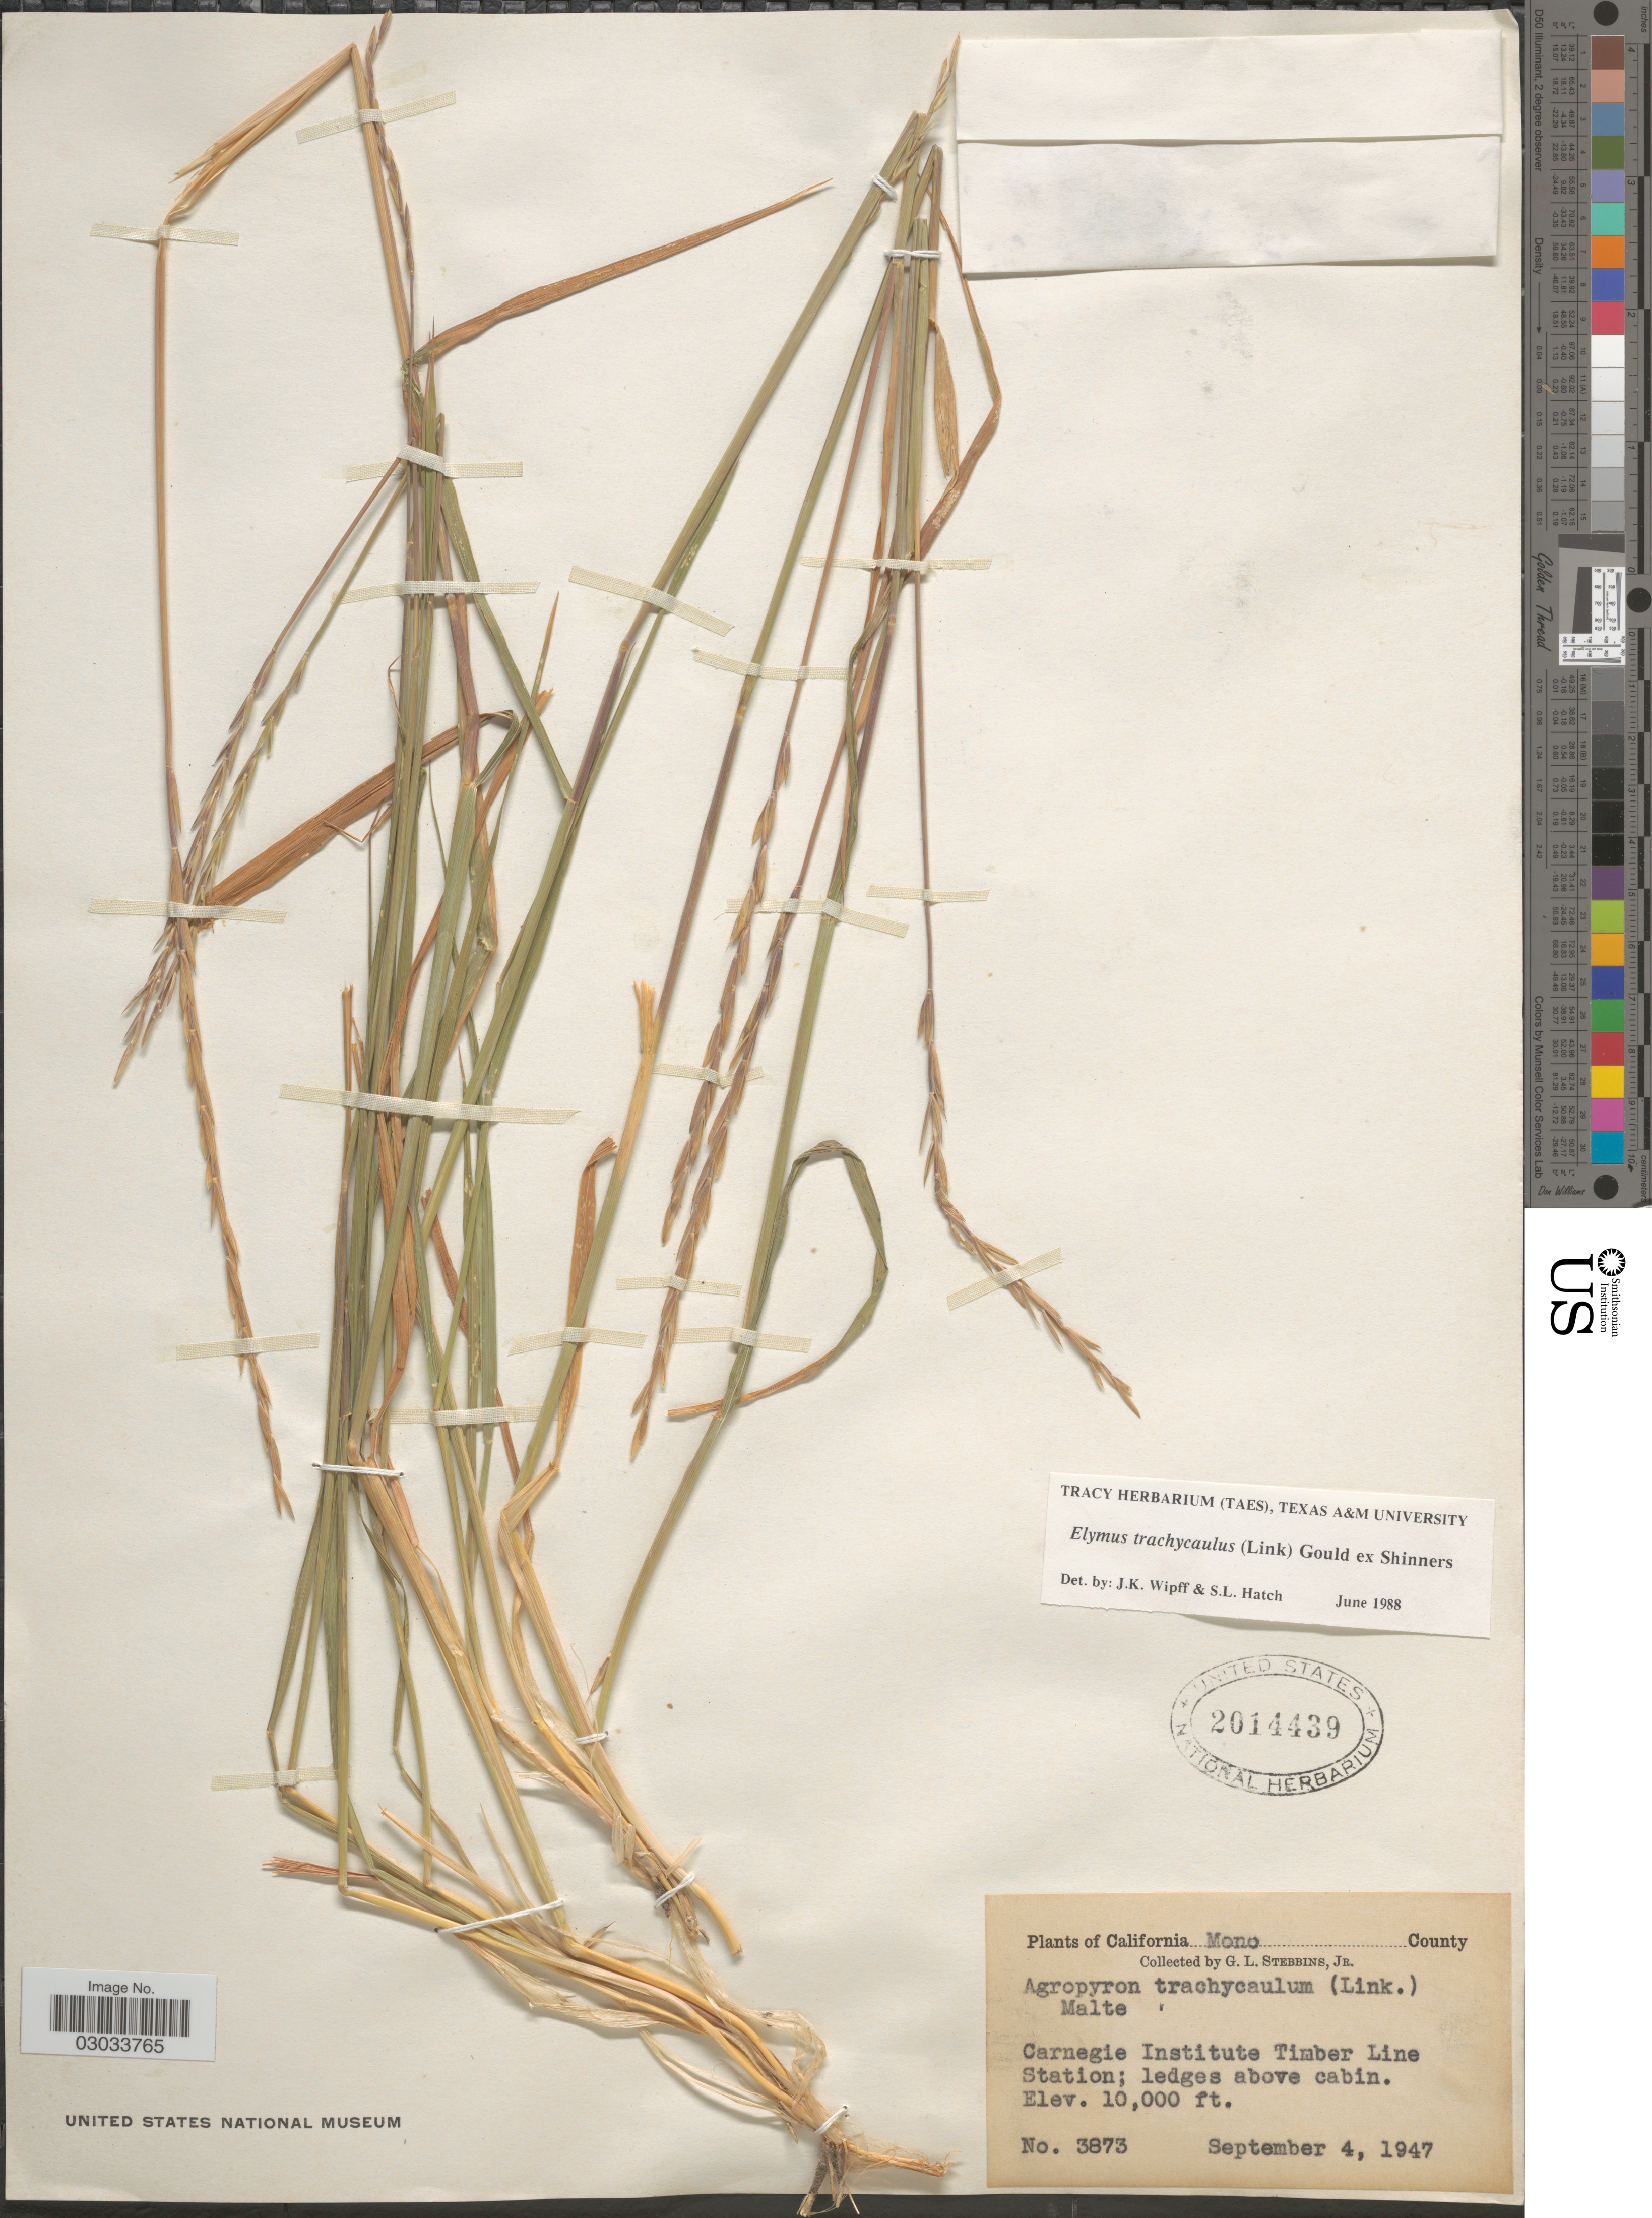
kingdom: Plantae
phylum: Tracheophyta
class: Liliopsida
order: Poales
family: Poaceae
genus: Elymus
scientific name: Elymus trachycaulus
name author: (Link) Gould ex Shinners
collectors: G. L. Stebbins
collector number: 3873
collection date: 1947-09-04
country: United States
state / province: California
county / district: Mono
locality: Mono County. Carnegie Institute Timber Line Station.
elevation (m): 3048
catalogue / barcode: US 2014439